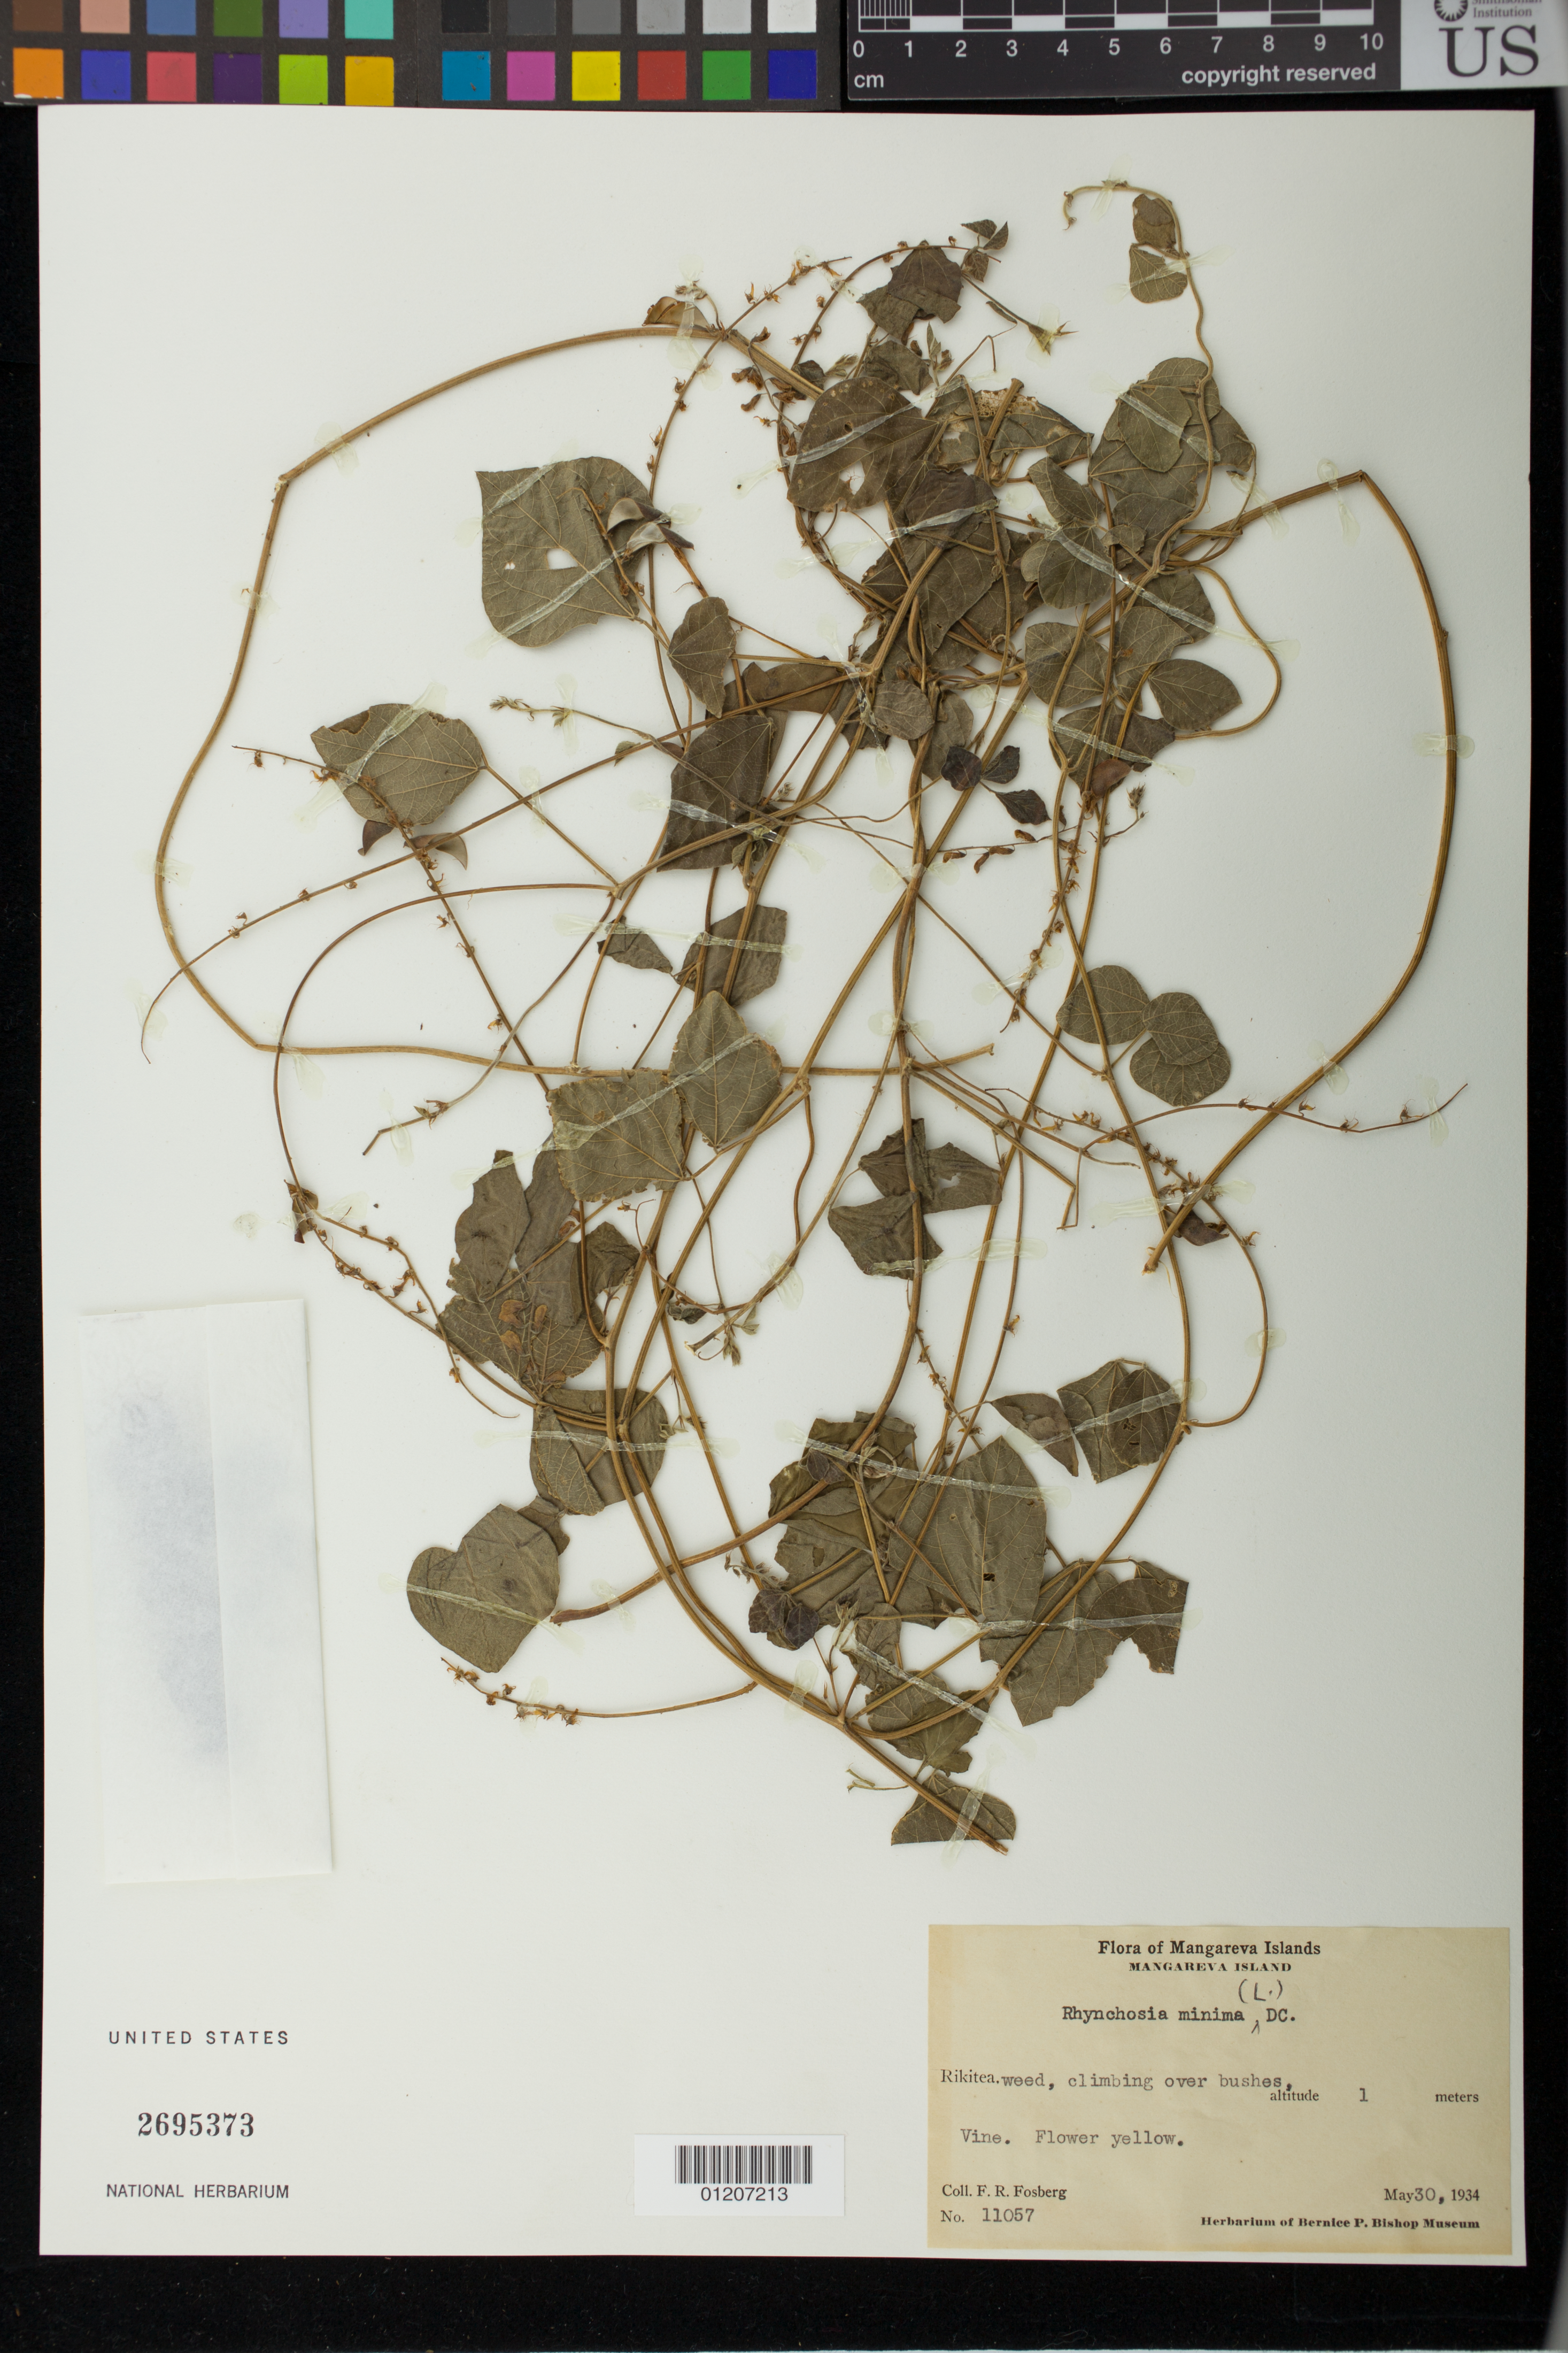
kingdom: Plantae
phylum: Tracheophyta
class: Magnoliopsida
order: Fabales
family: Fabaceae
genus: Rhynchosia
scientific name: Rhynchosia minima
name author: (L.) DC.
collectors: F. R. Fosberg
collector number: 11057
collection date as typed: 30 May 1934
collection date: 1934-05-30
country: French Polynesia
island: Mangareva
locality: Rikitea, Mangareva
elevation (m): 1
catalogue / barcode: US 2695373